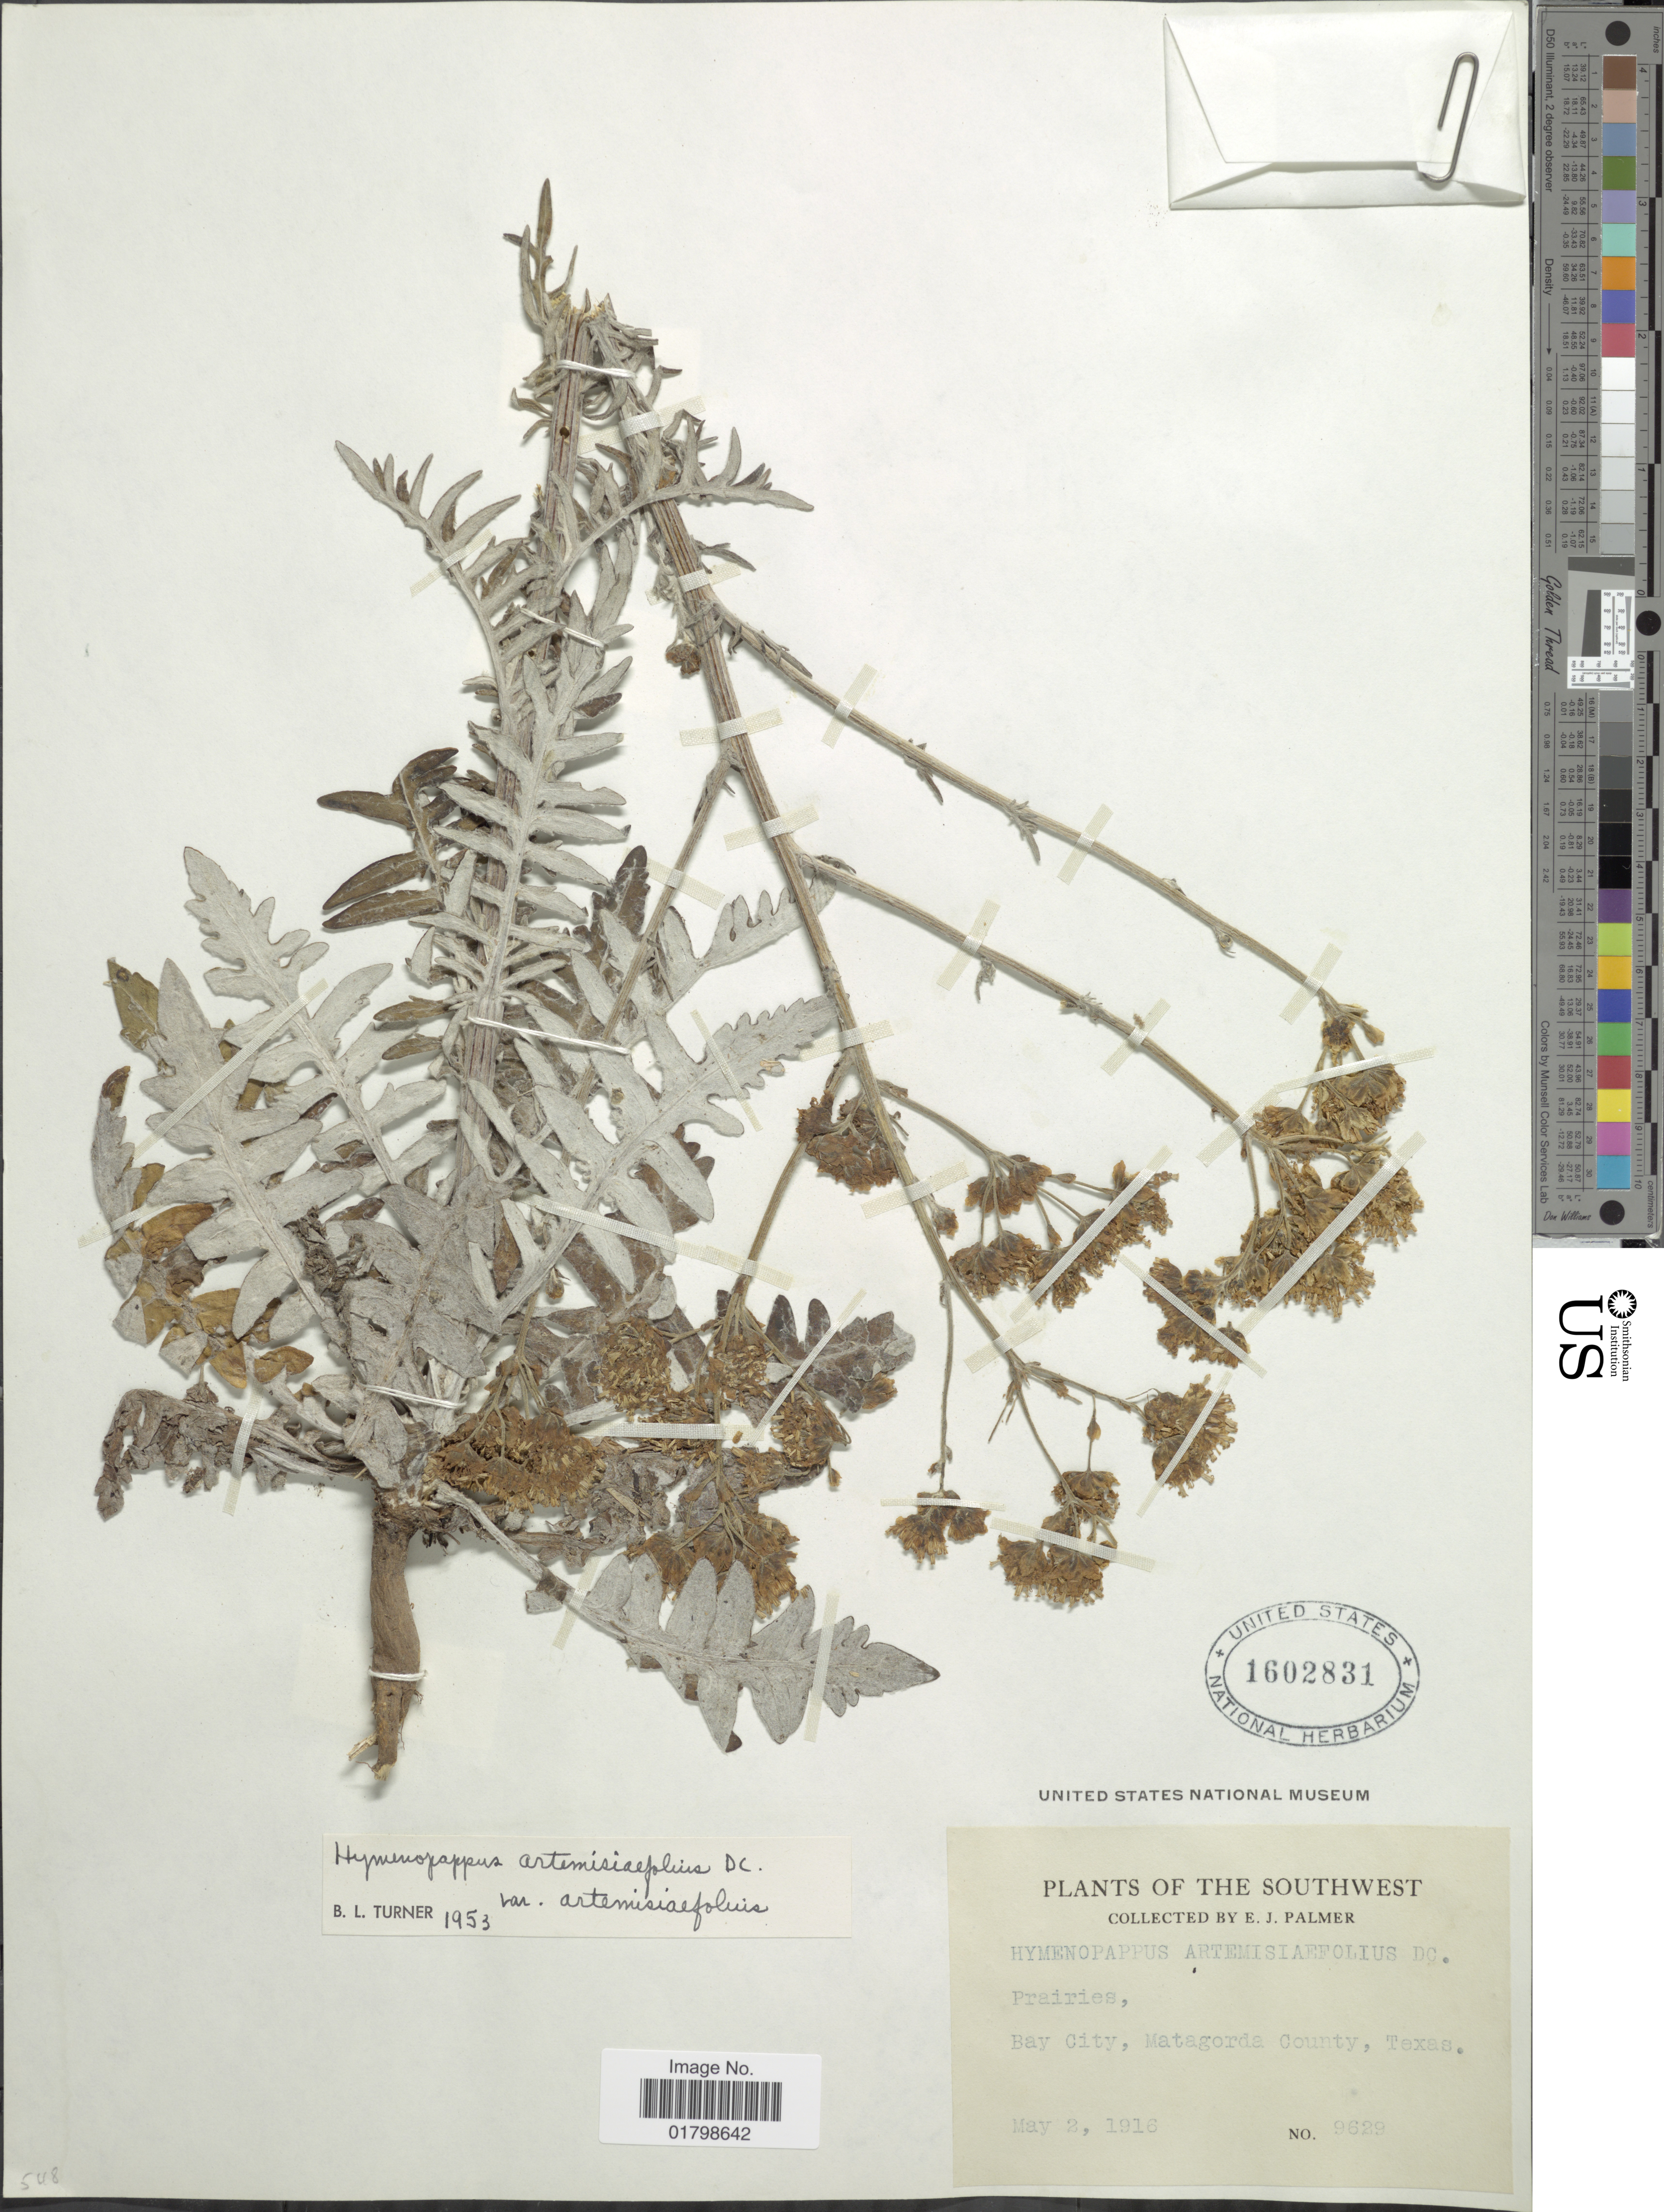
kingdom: Plantae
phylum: Tracheophyta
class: Magnoliopsida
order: Asterales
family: Asteraceae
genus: Hymenopappus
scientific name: Hymenopappus artemisiifolius var. artemisiifolius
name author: DC.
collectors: E. J. Palmer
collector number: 9629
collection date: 1916-05-02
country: United States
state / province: Texas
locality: The Southwest, Bay City, Matagorda County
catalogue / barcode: US 1602831